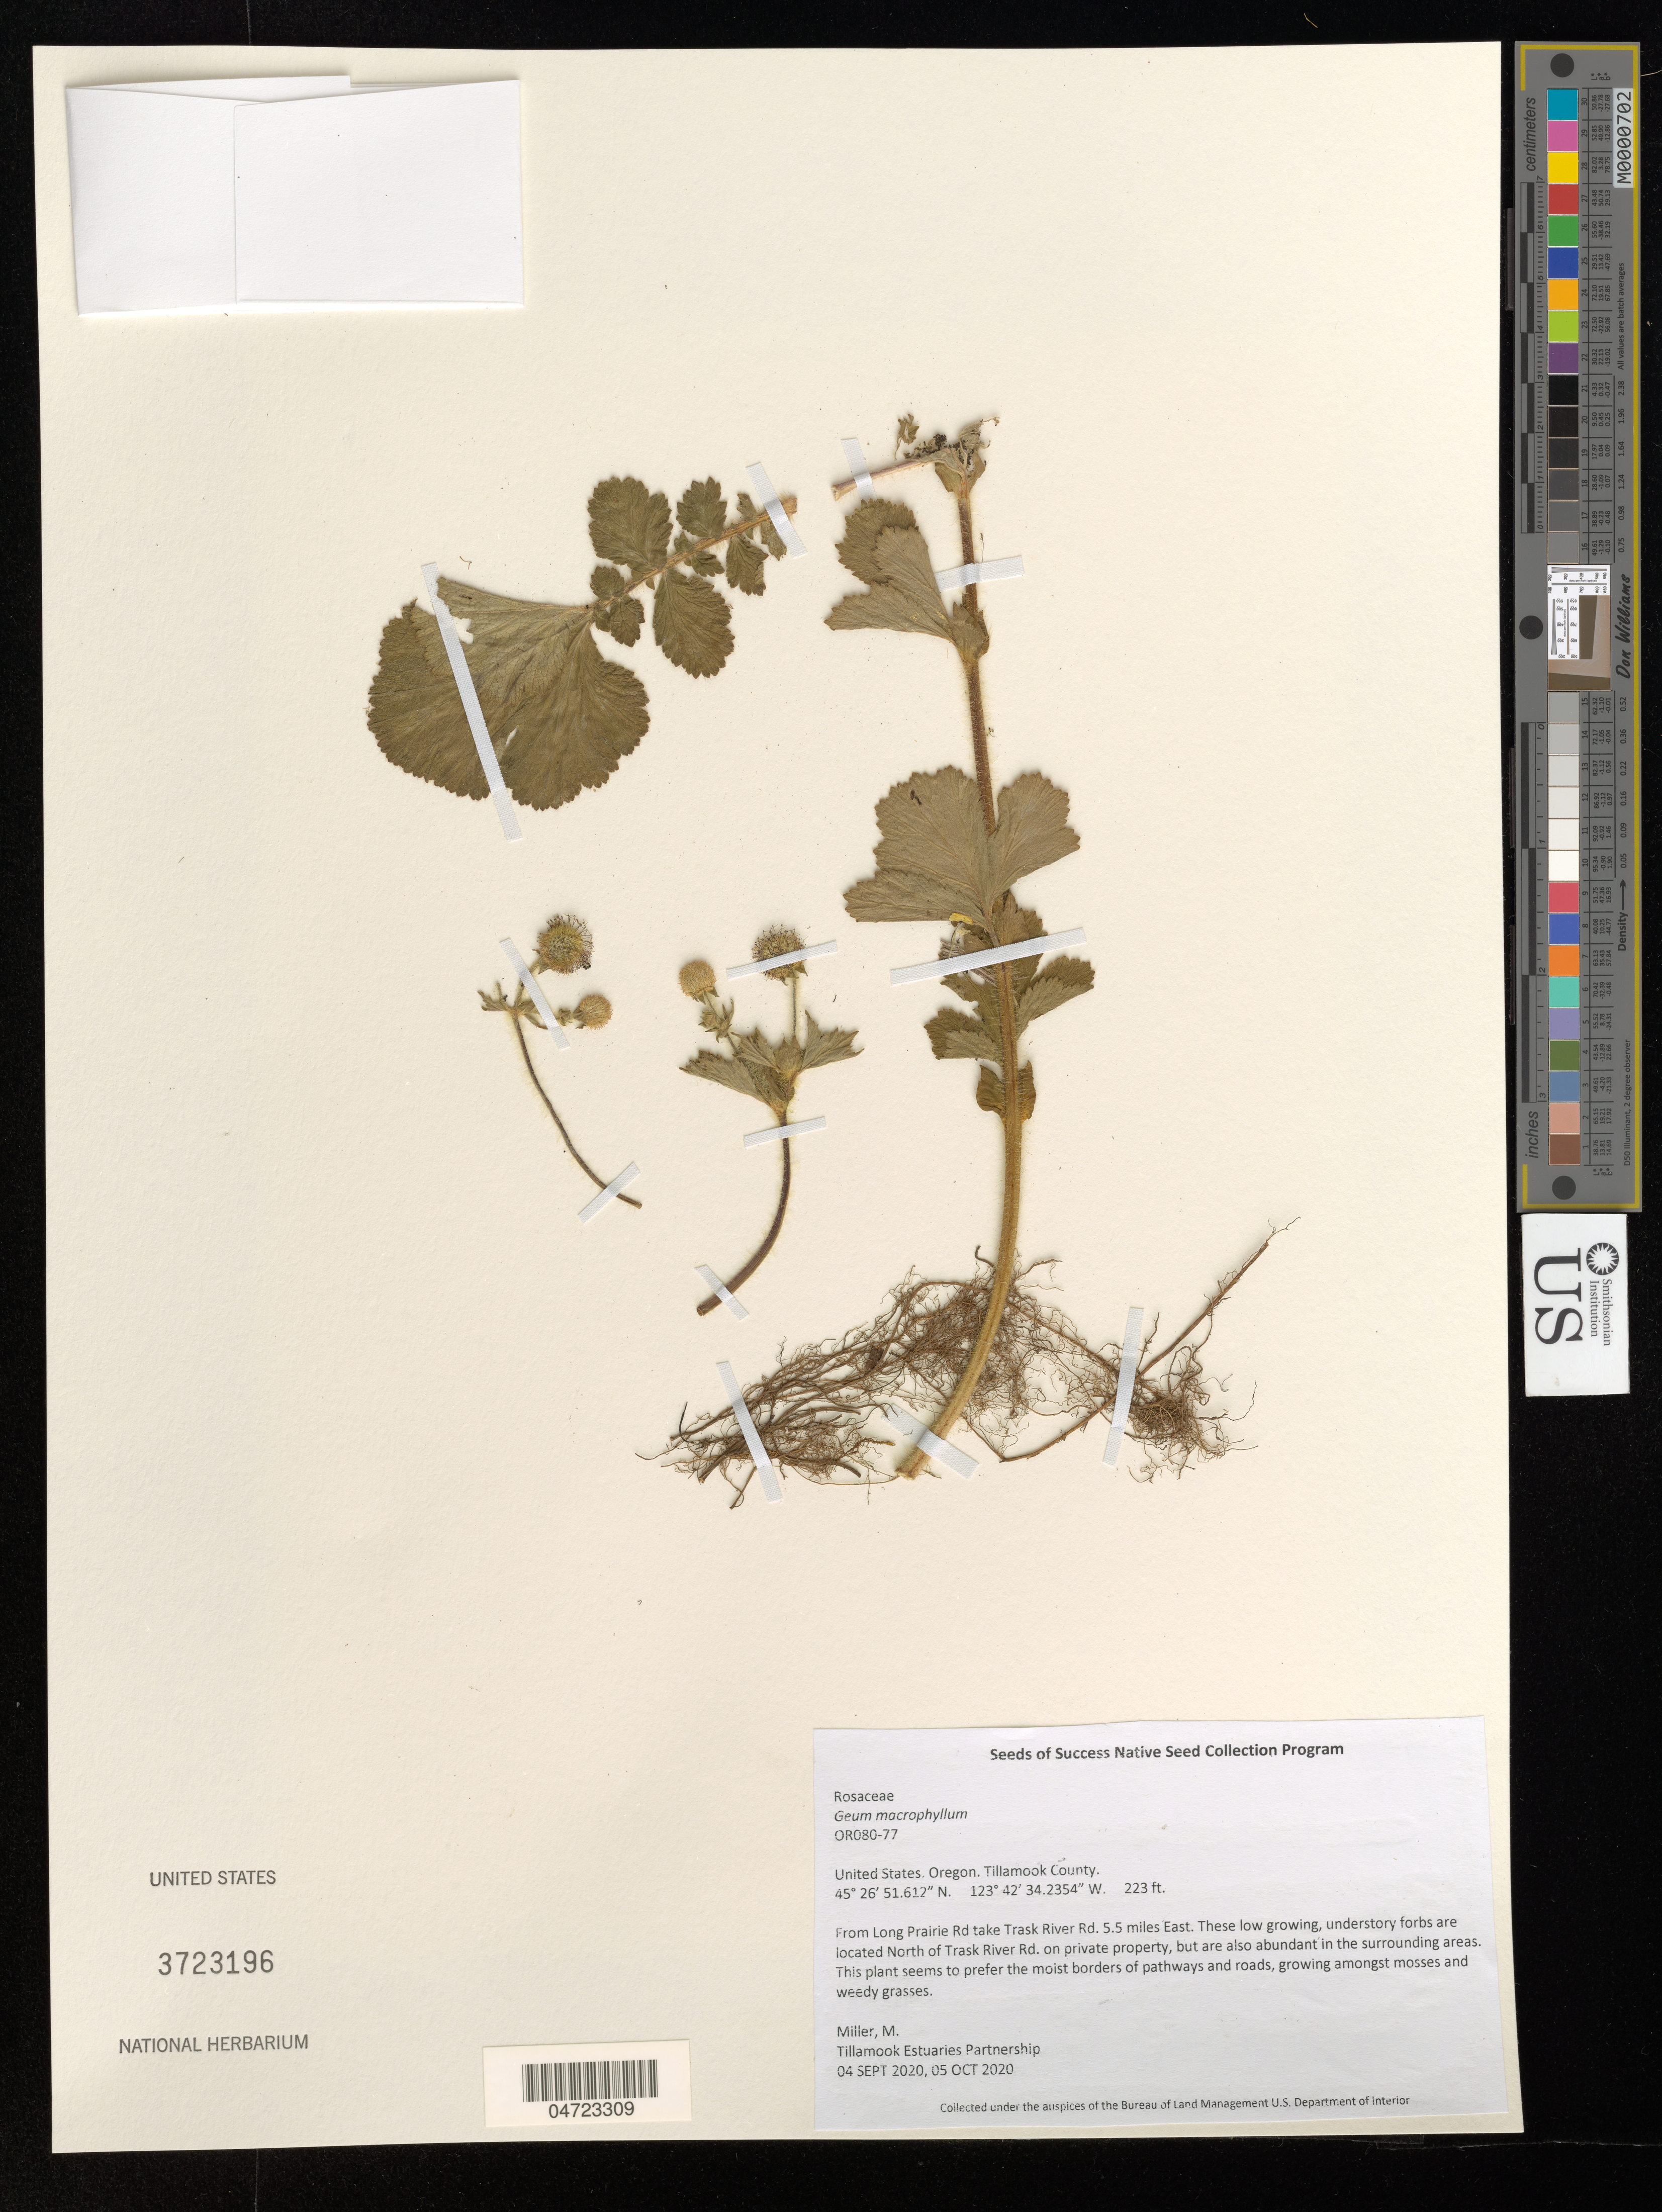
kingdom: Plantae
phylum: Tracheophyta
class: Magnoliopsida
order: Rosales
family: Rosaceae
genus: Geum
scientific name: Geum macrophyllum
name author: Willd.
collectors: M. Miller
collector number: OR080-77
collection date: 2020-09-04/2020-10-05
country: United States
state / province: Oregon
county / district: Tillamook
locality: Tillamook County. From Long Prairie Rd take Trask River Rd. 5.5 miles East. North of Trask River Rd. on private property.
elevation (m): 68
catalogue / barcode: US 3723196